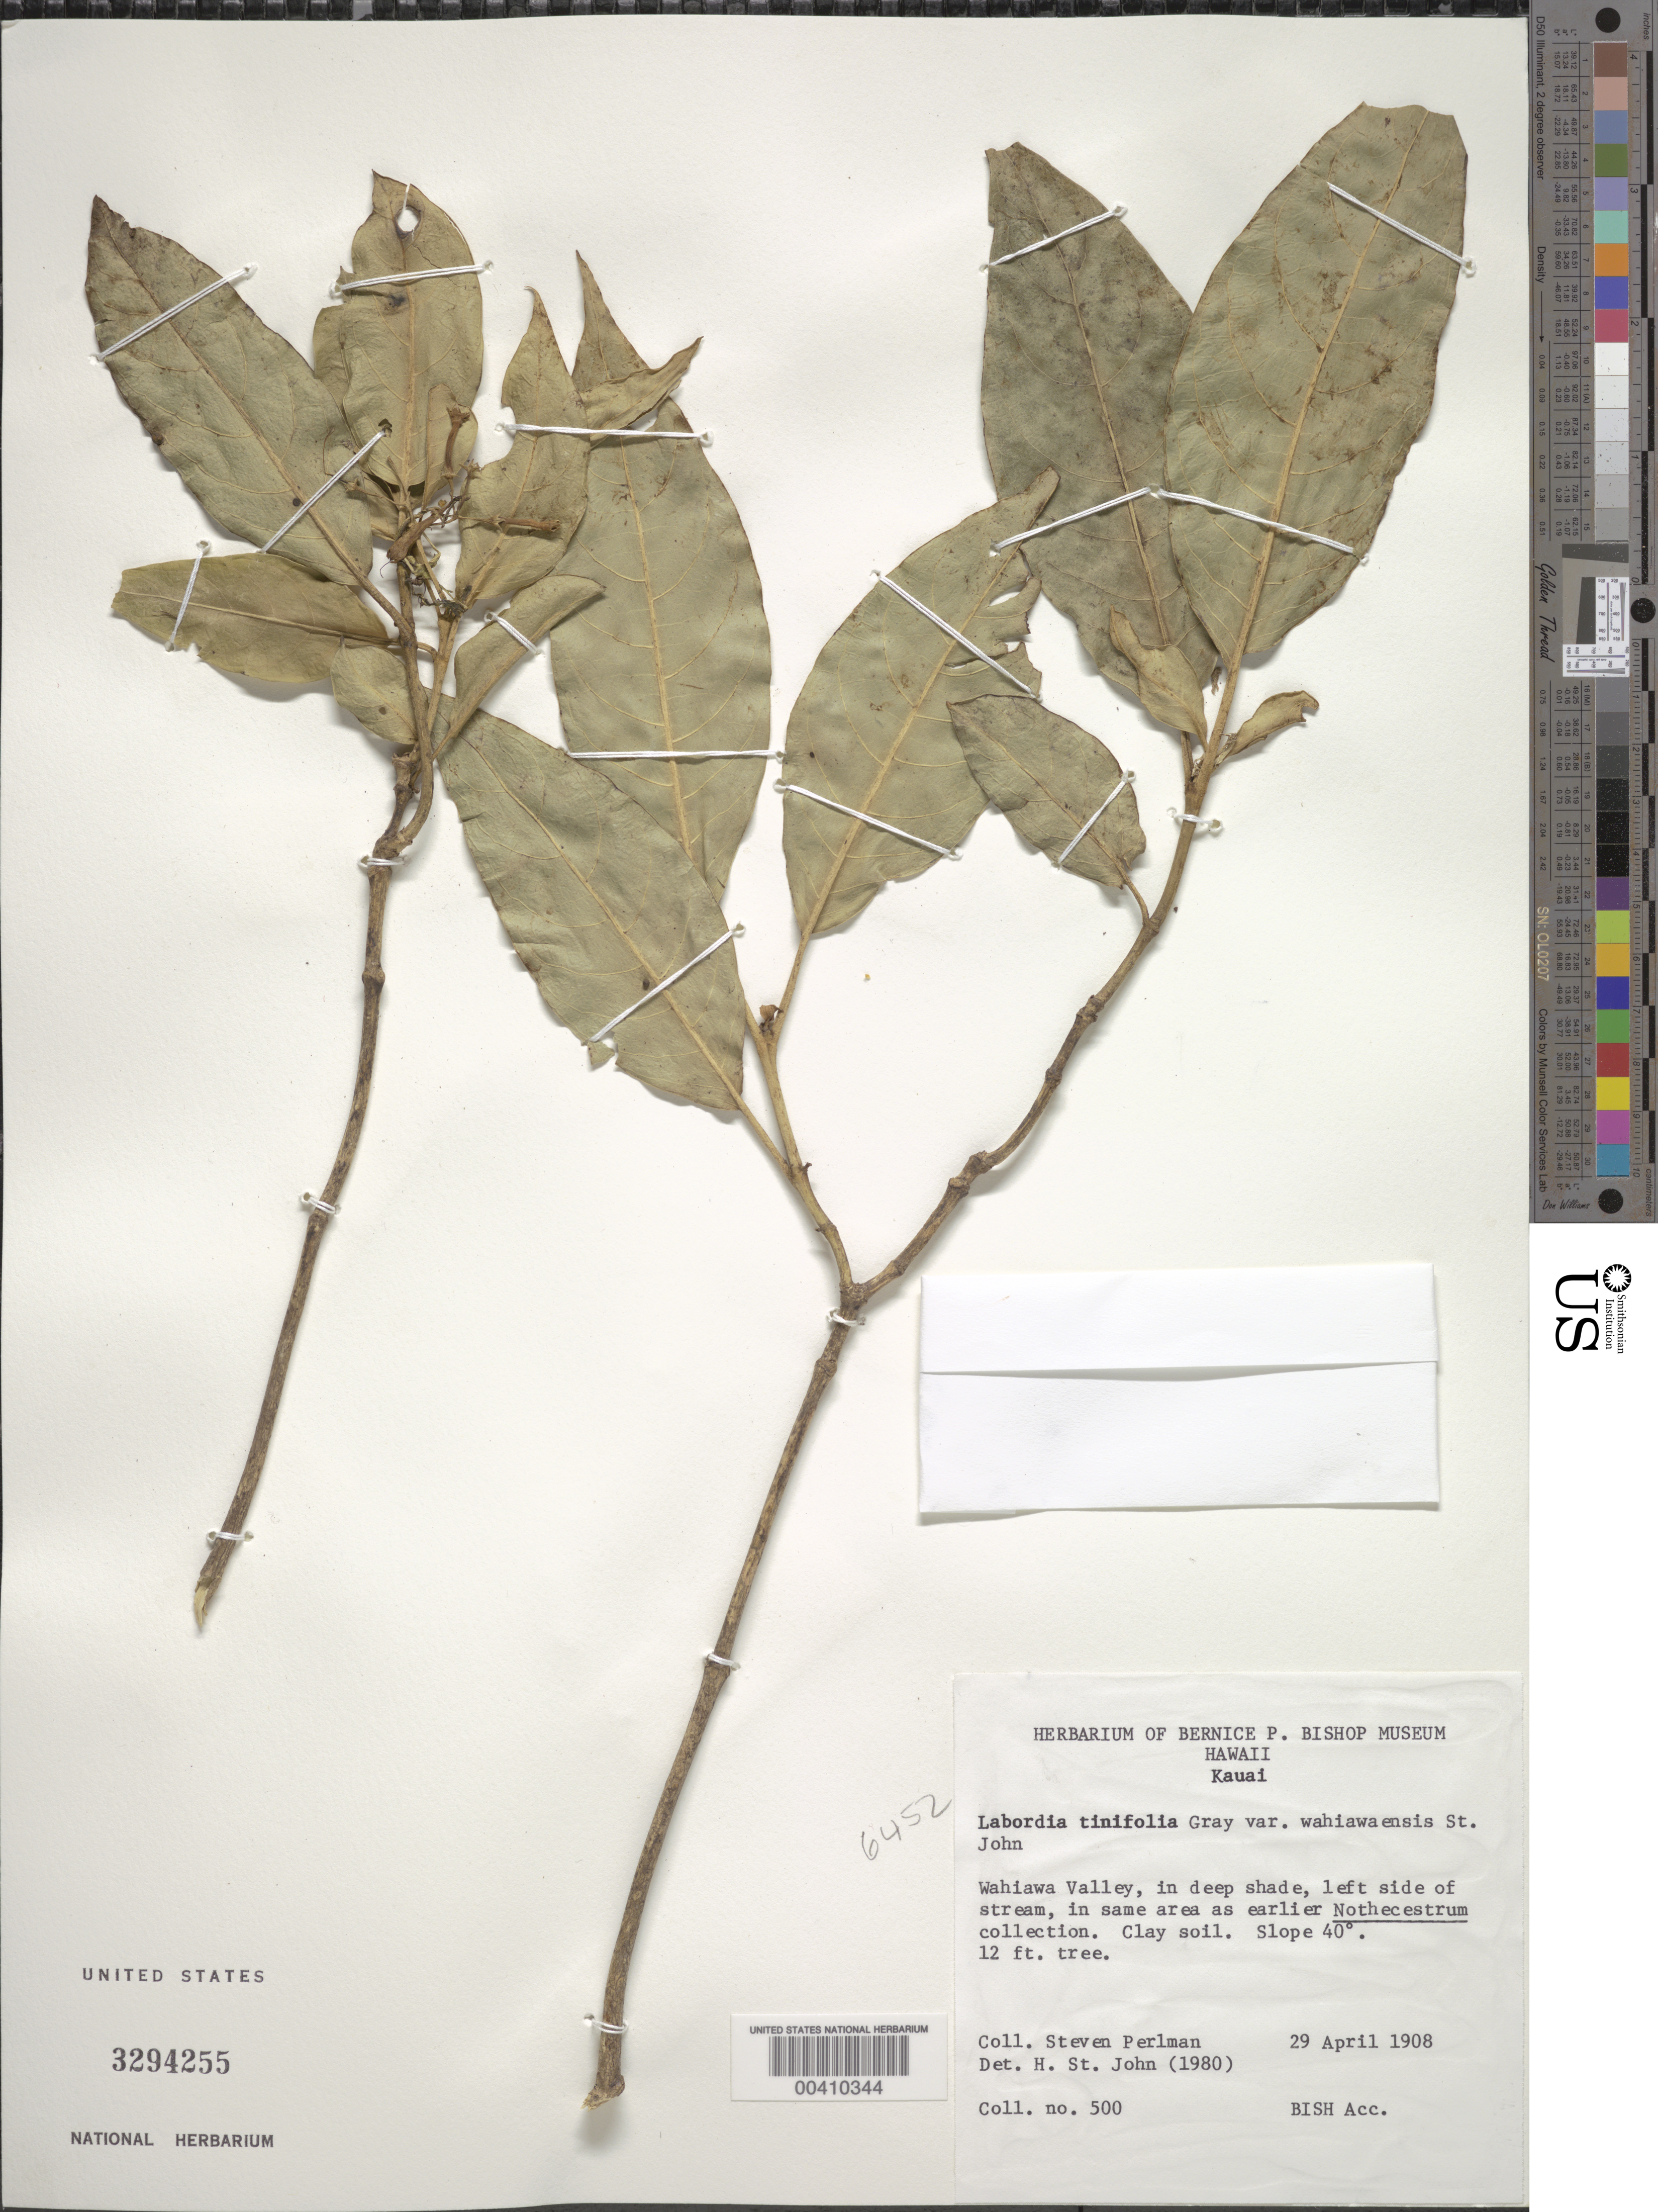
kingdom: Plantae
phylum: Tracheophyta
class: Magnoliopsida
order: Gentianales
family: Loganiaceae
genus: Geniostoma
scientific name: Geniostoma tinifolium var. wahiawaense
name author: (H. St. John) Byng & Christenh.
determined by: Wagner, W. L., (BOT), Smithsonian Institution - National Museum of Natural History (UNITED STATES)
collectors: S. P. Perlman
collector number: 500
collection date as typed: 29 Apr 1908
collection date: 1908-04-29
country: United States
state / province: Hawaii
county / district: Kauai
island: Kaua'i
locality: Wahiawa Valley, left side of stream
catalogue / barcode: US 3294255